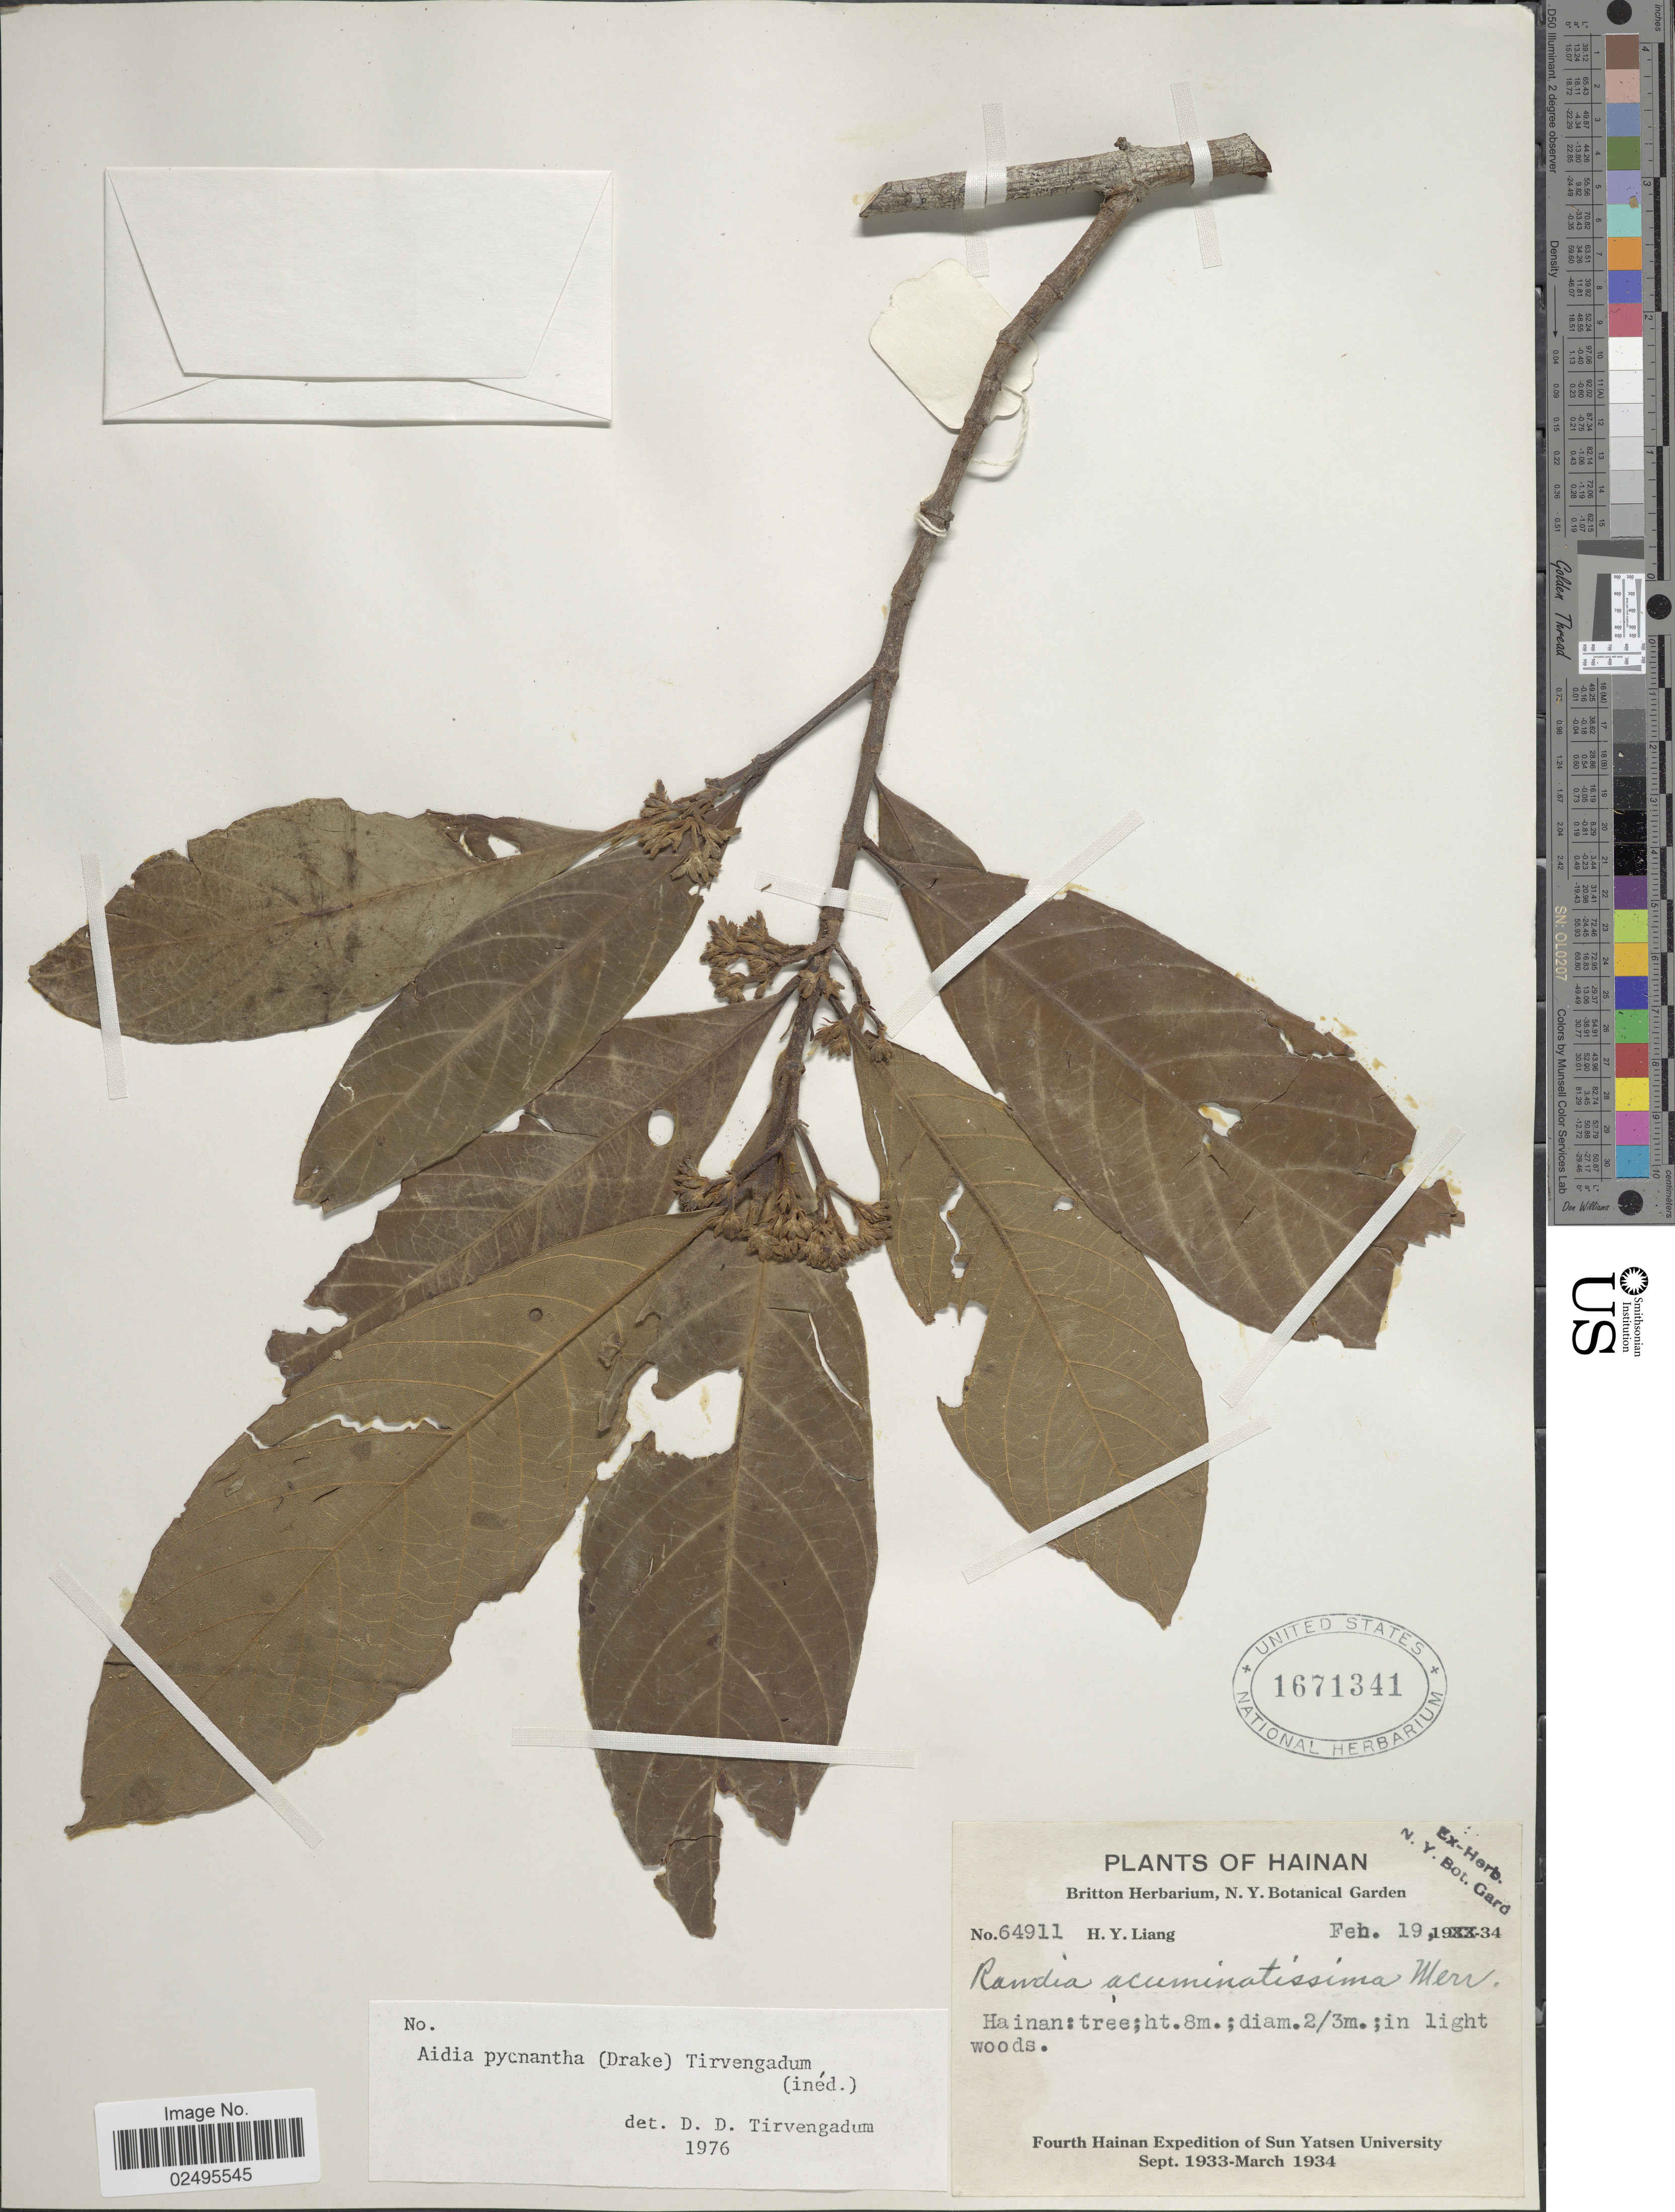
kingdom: Plantae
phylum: Tracheophyta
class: Magnoliopsida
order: Gentianales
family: Rubiaceae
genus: Aidia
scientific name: Aidia pycnantha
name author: (Drake) Tirveng.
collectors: H. Y. Liang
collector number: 64911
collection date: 1934-02-19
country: China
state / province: Hainan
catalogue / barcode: US 1671341